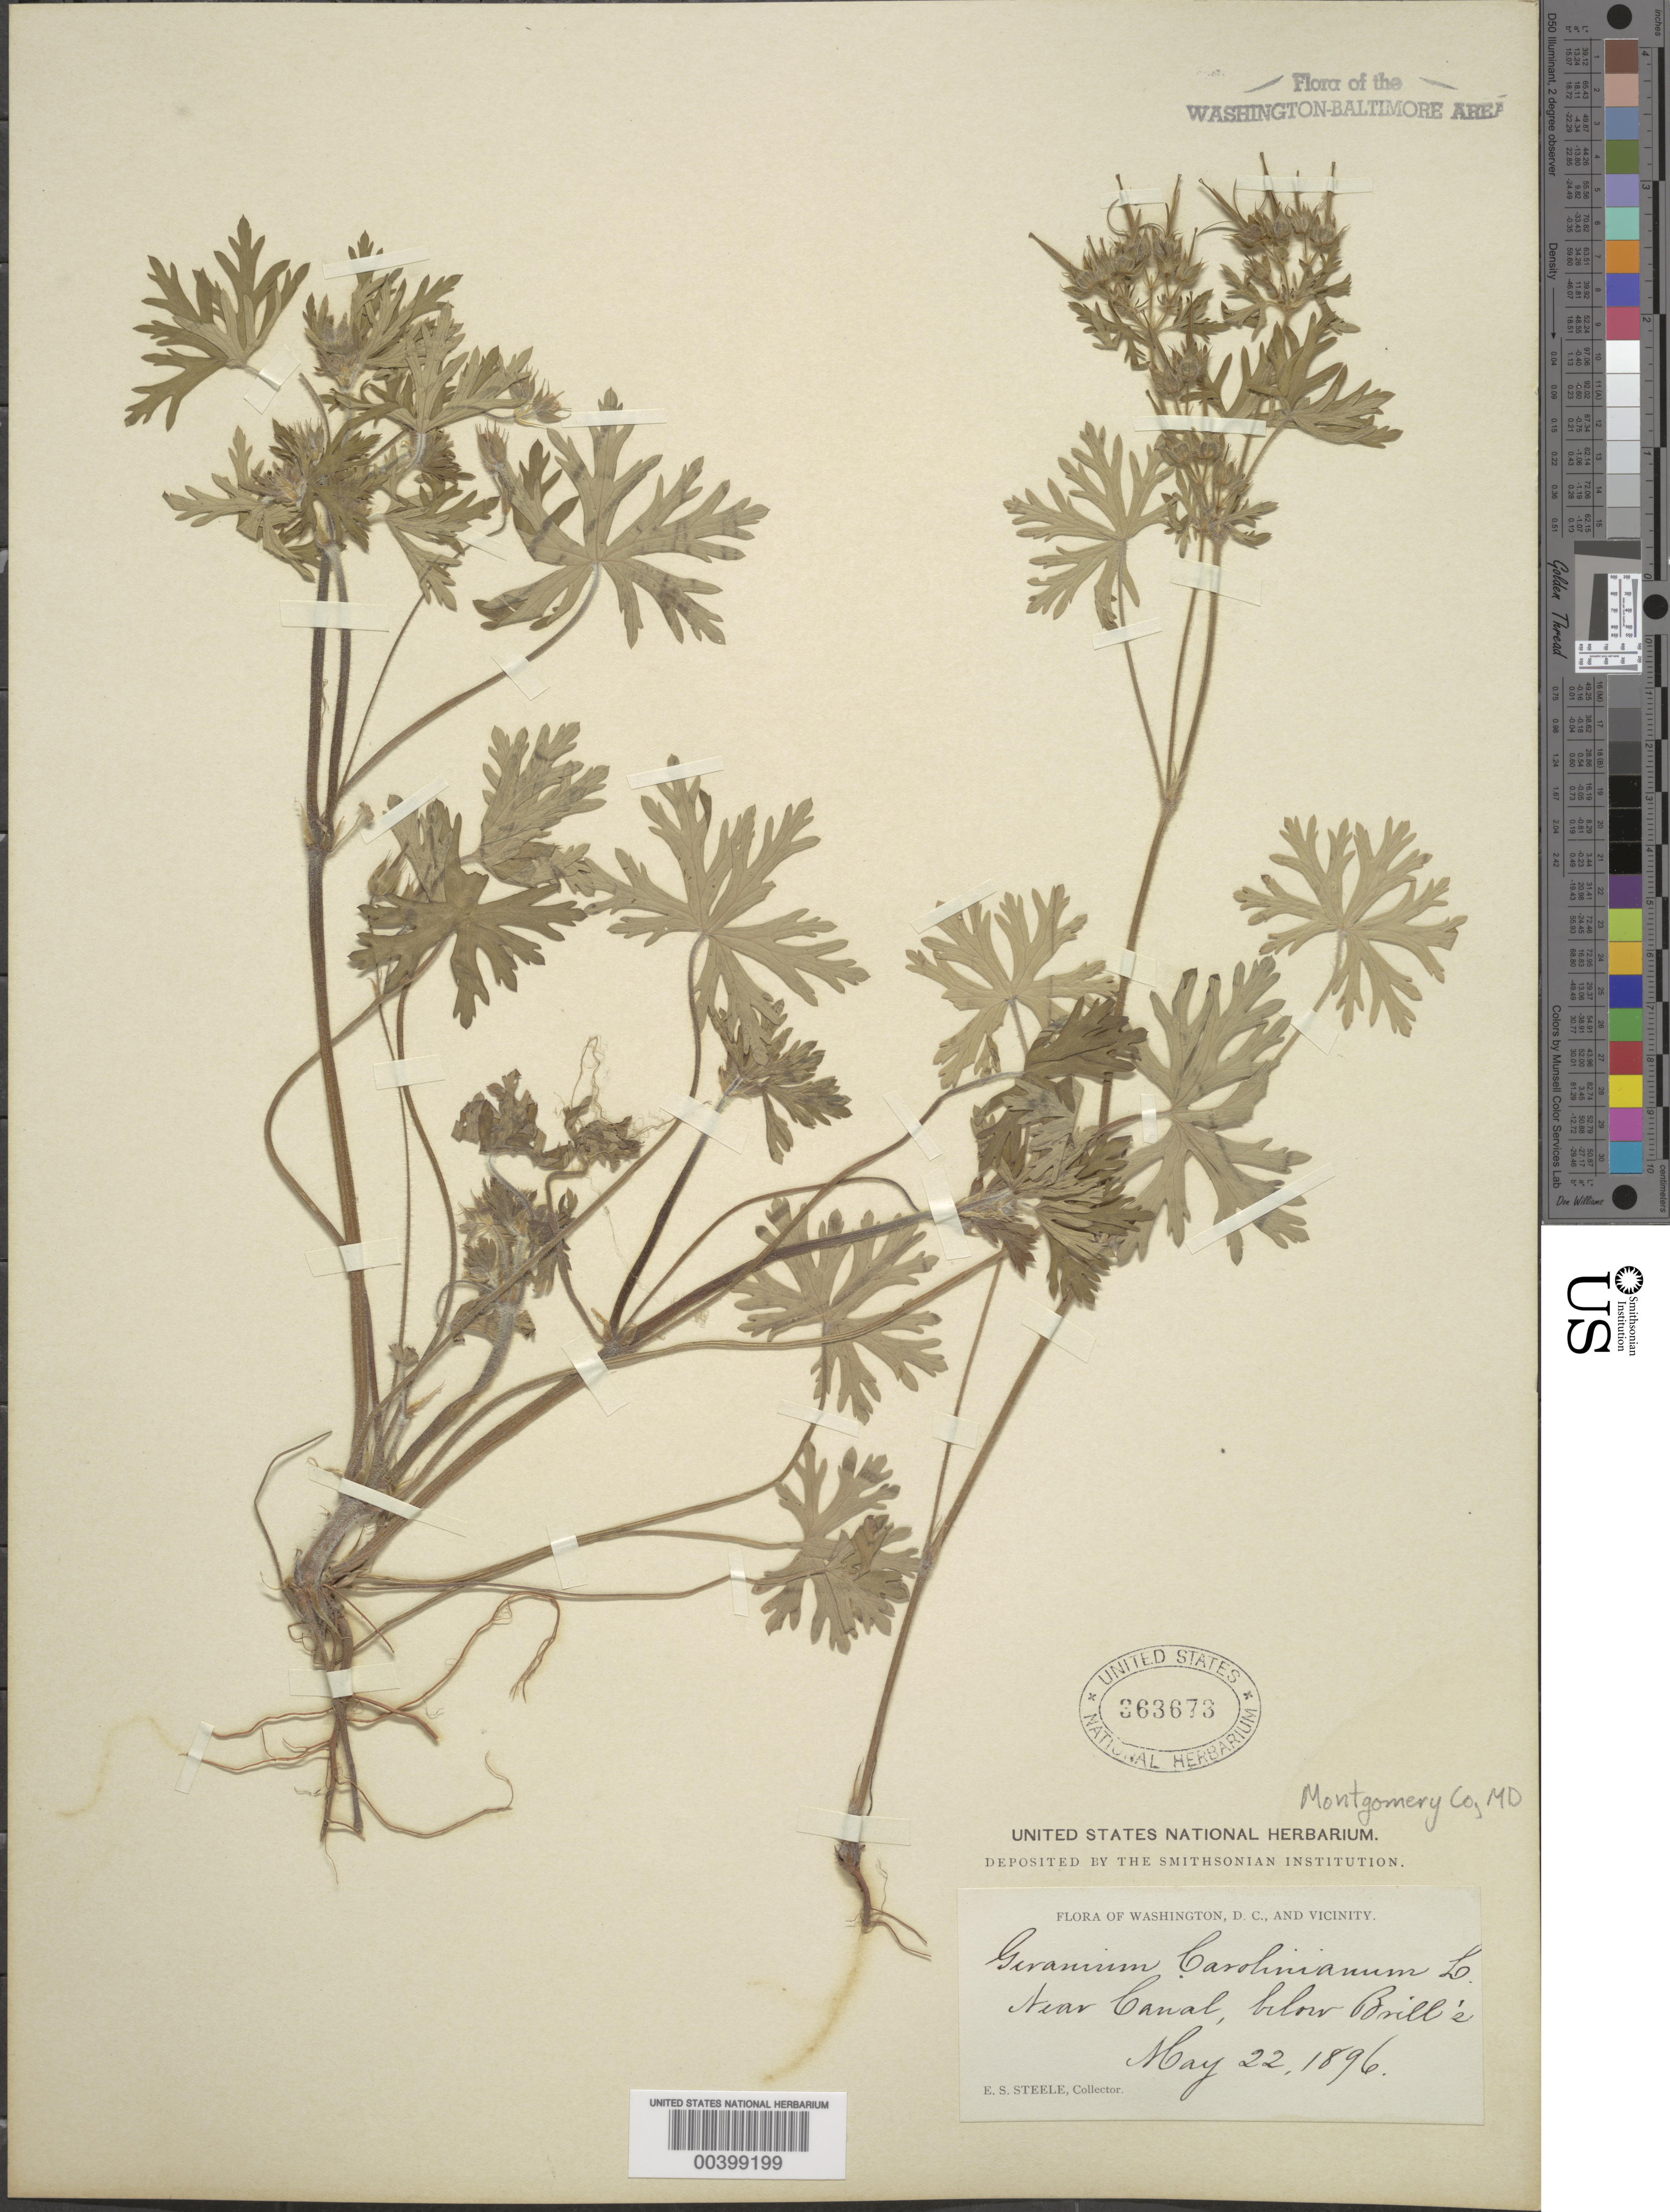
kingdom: Plantae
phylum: Tracheophyta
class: Magnoliopsida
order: Geraniales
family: Geraniaceae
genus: Geranium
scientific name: Geranium carolinianum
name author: L.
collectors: E. Steele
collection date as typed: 22 May 1896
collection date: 1896-05-22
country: United States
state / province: District of Columbia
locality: Canal below Brills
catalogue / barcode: US 363673